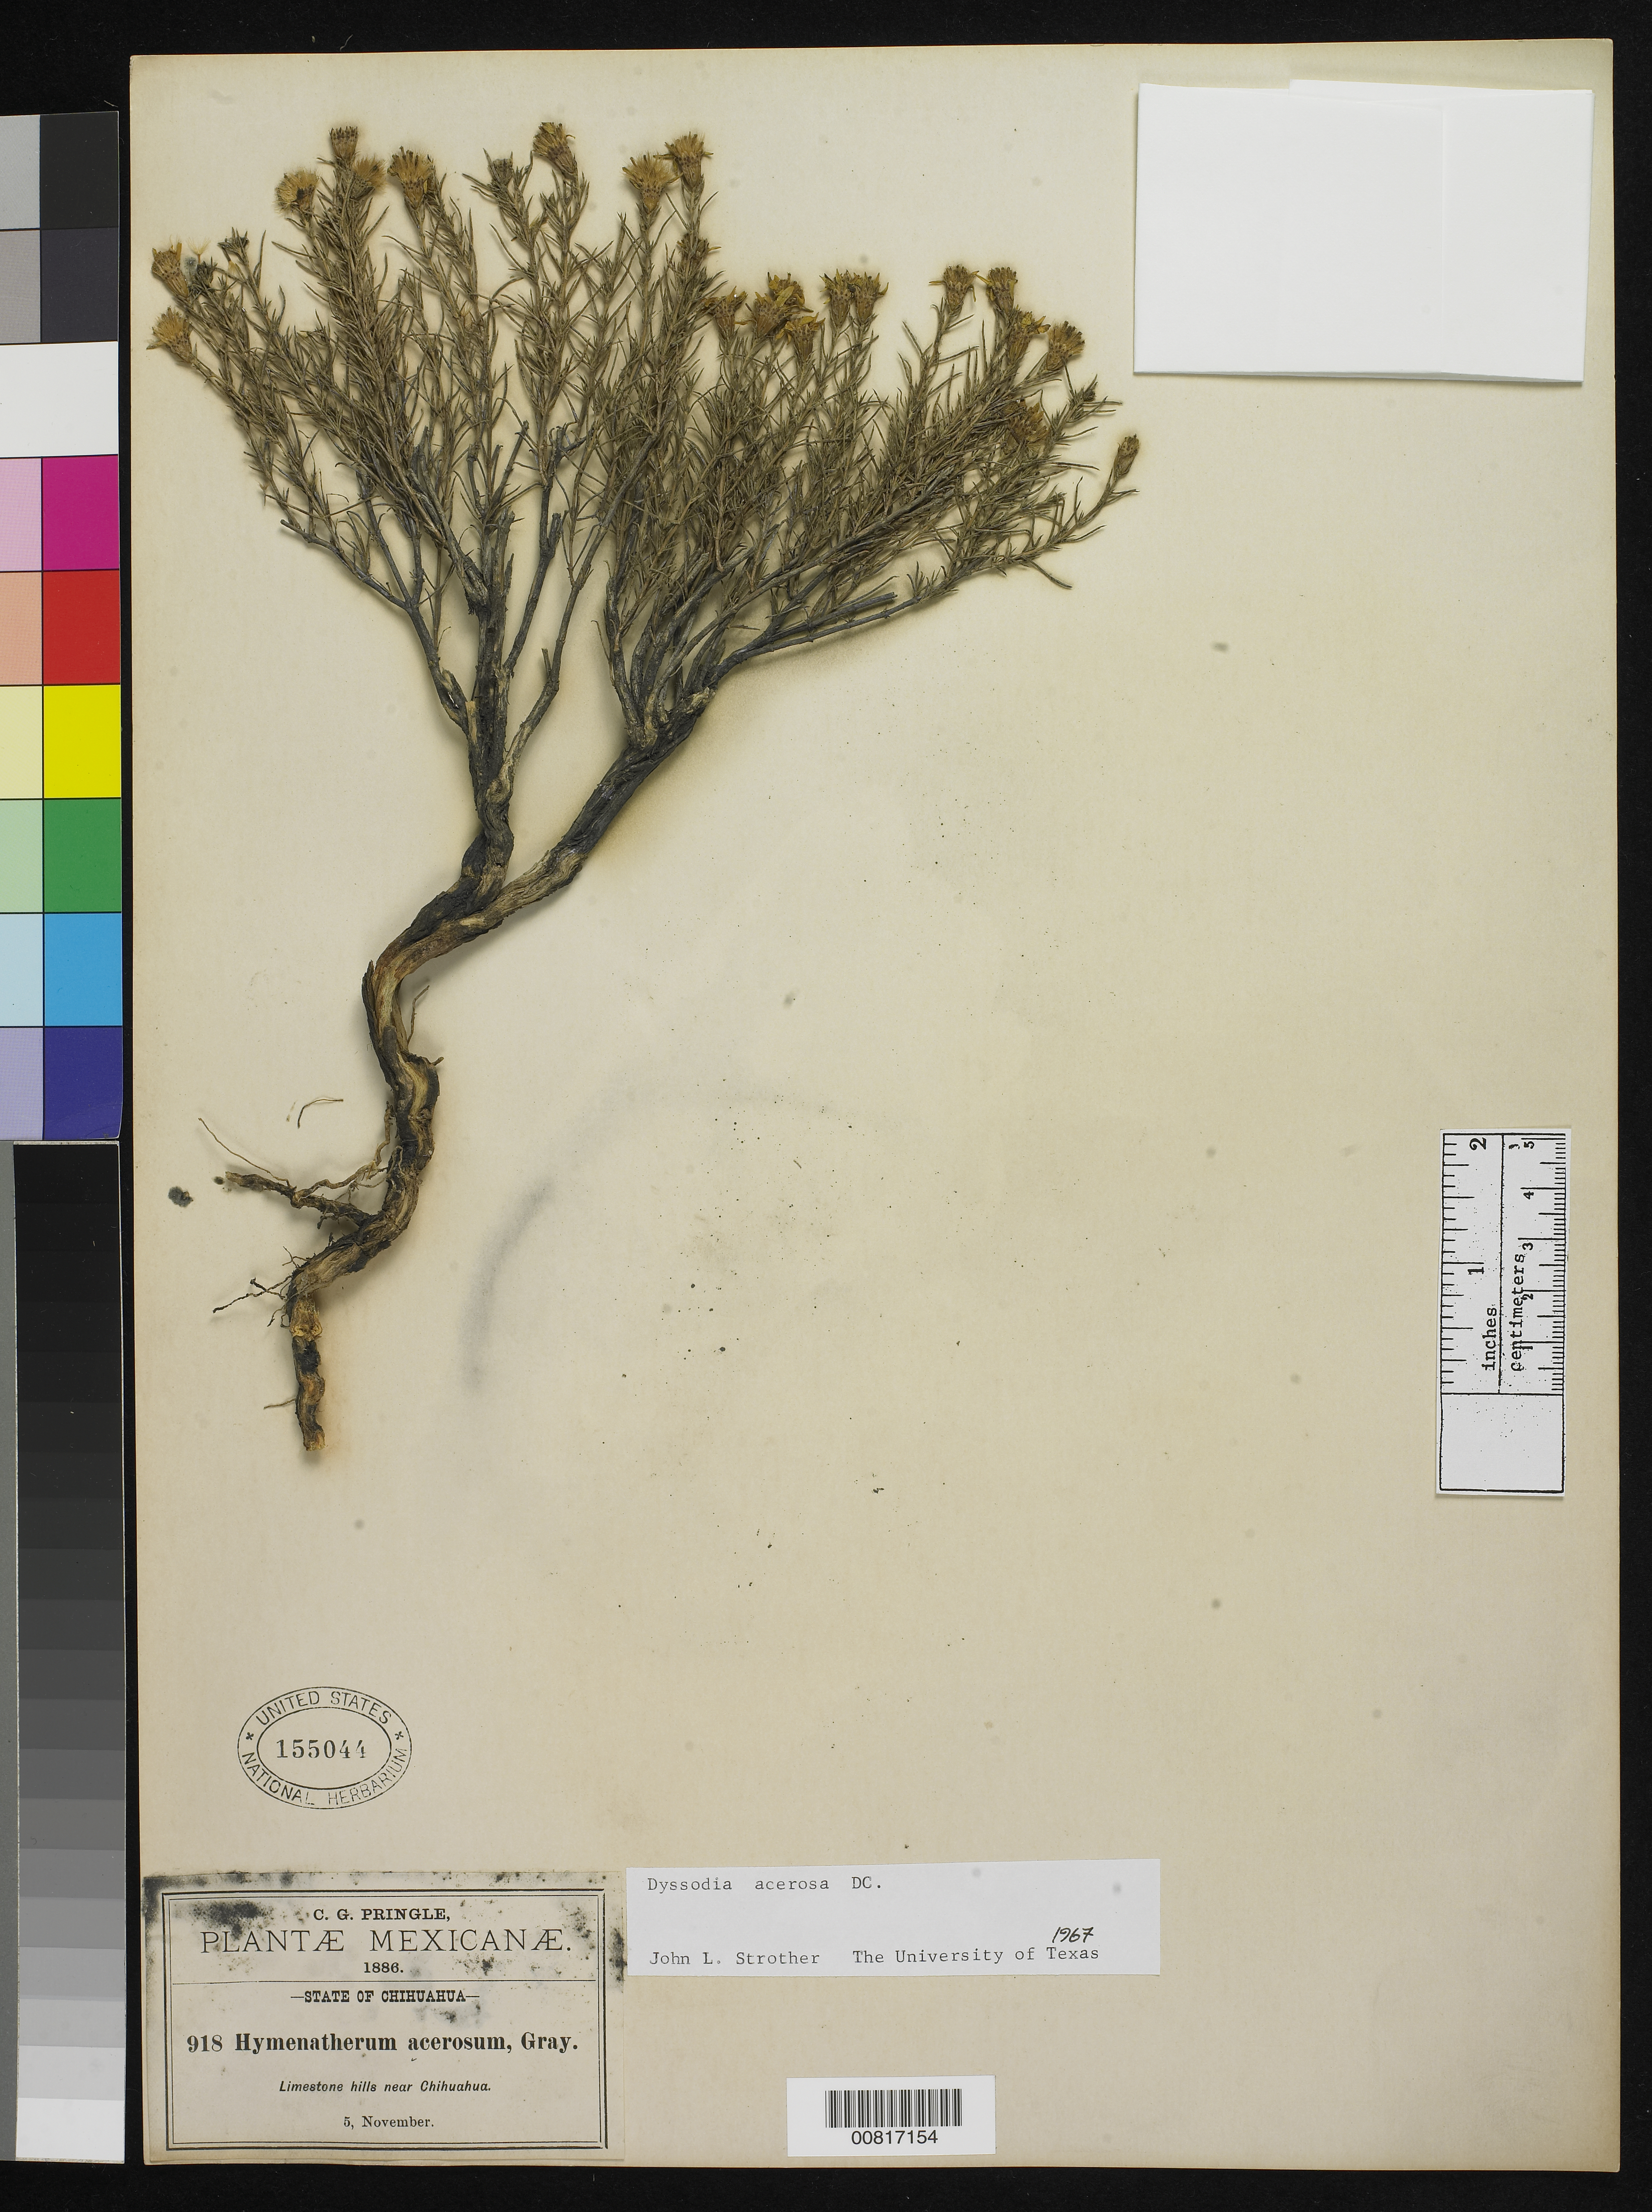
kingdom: Plantae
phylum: Tracheophyta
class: Magnoliopsida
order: Asterales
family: Asteraceae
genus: Dyssodia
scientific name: Dyssodia acerosa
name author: DC.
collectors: C. G. Pringle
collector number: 918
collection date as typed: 05 Nov 1886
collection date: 1886-11-05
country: Mexico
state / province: Chihuahua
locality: Near Chihuahua.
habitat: Limestone hills.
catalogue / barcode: US 155044